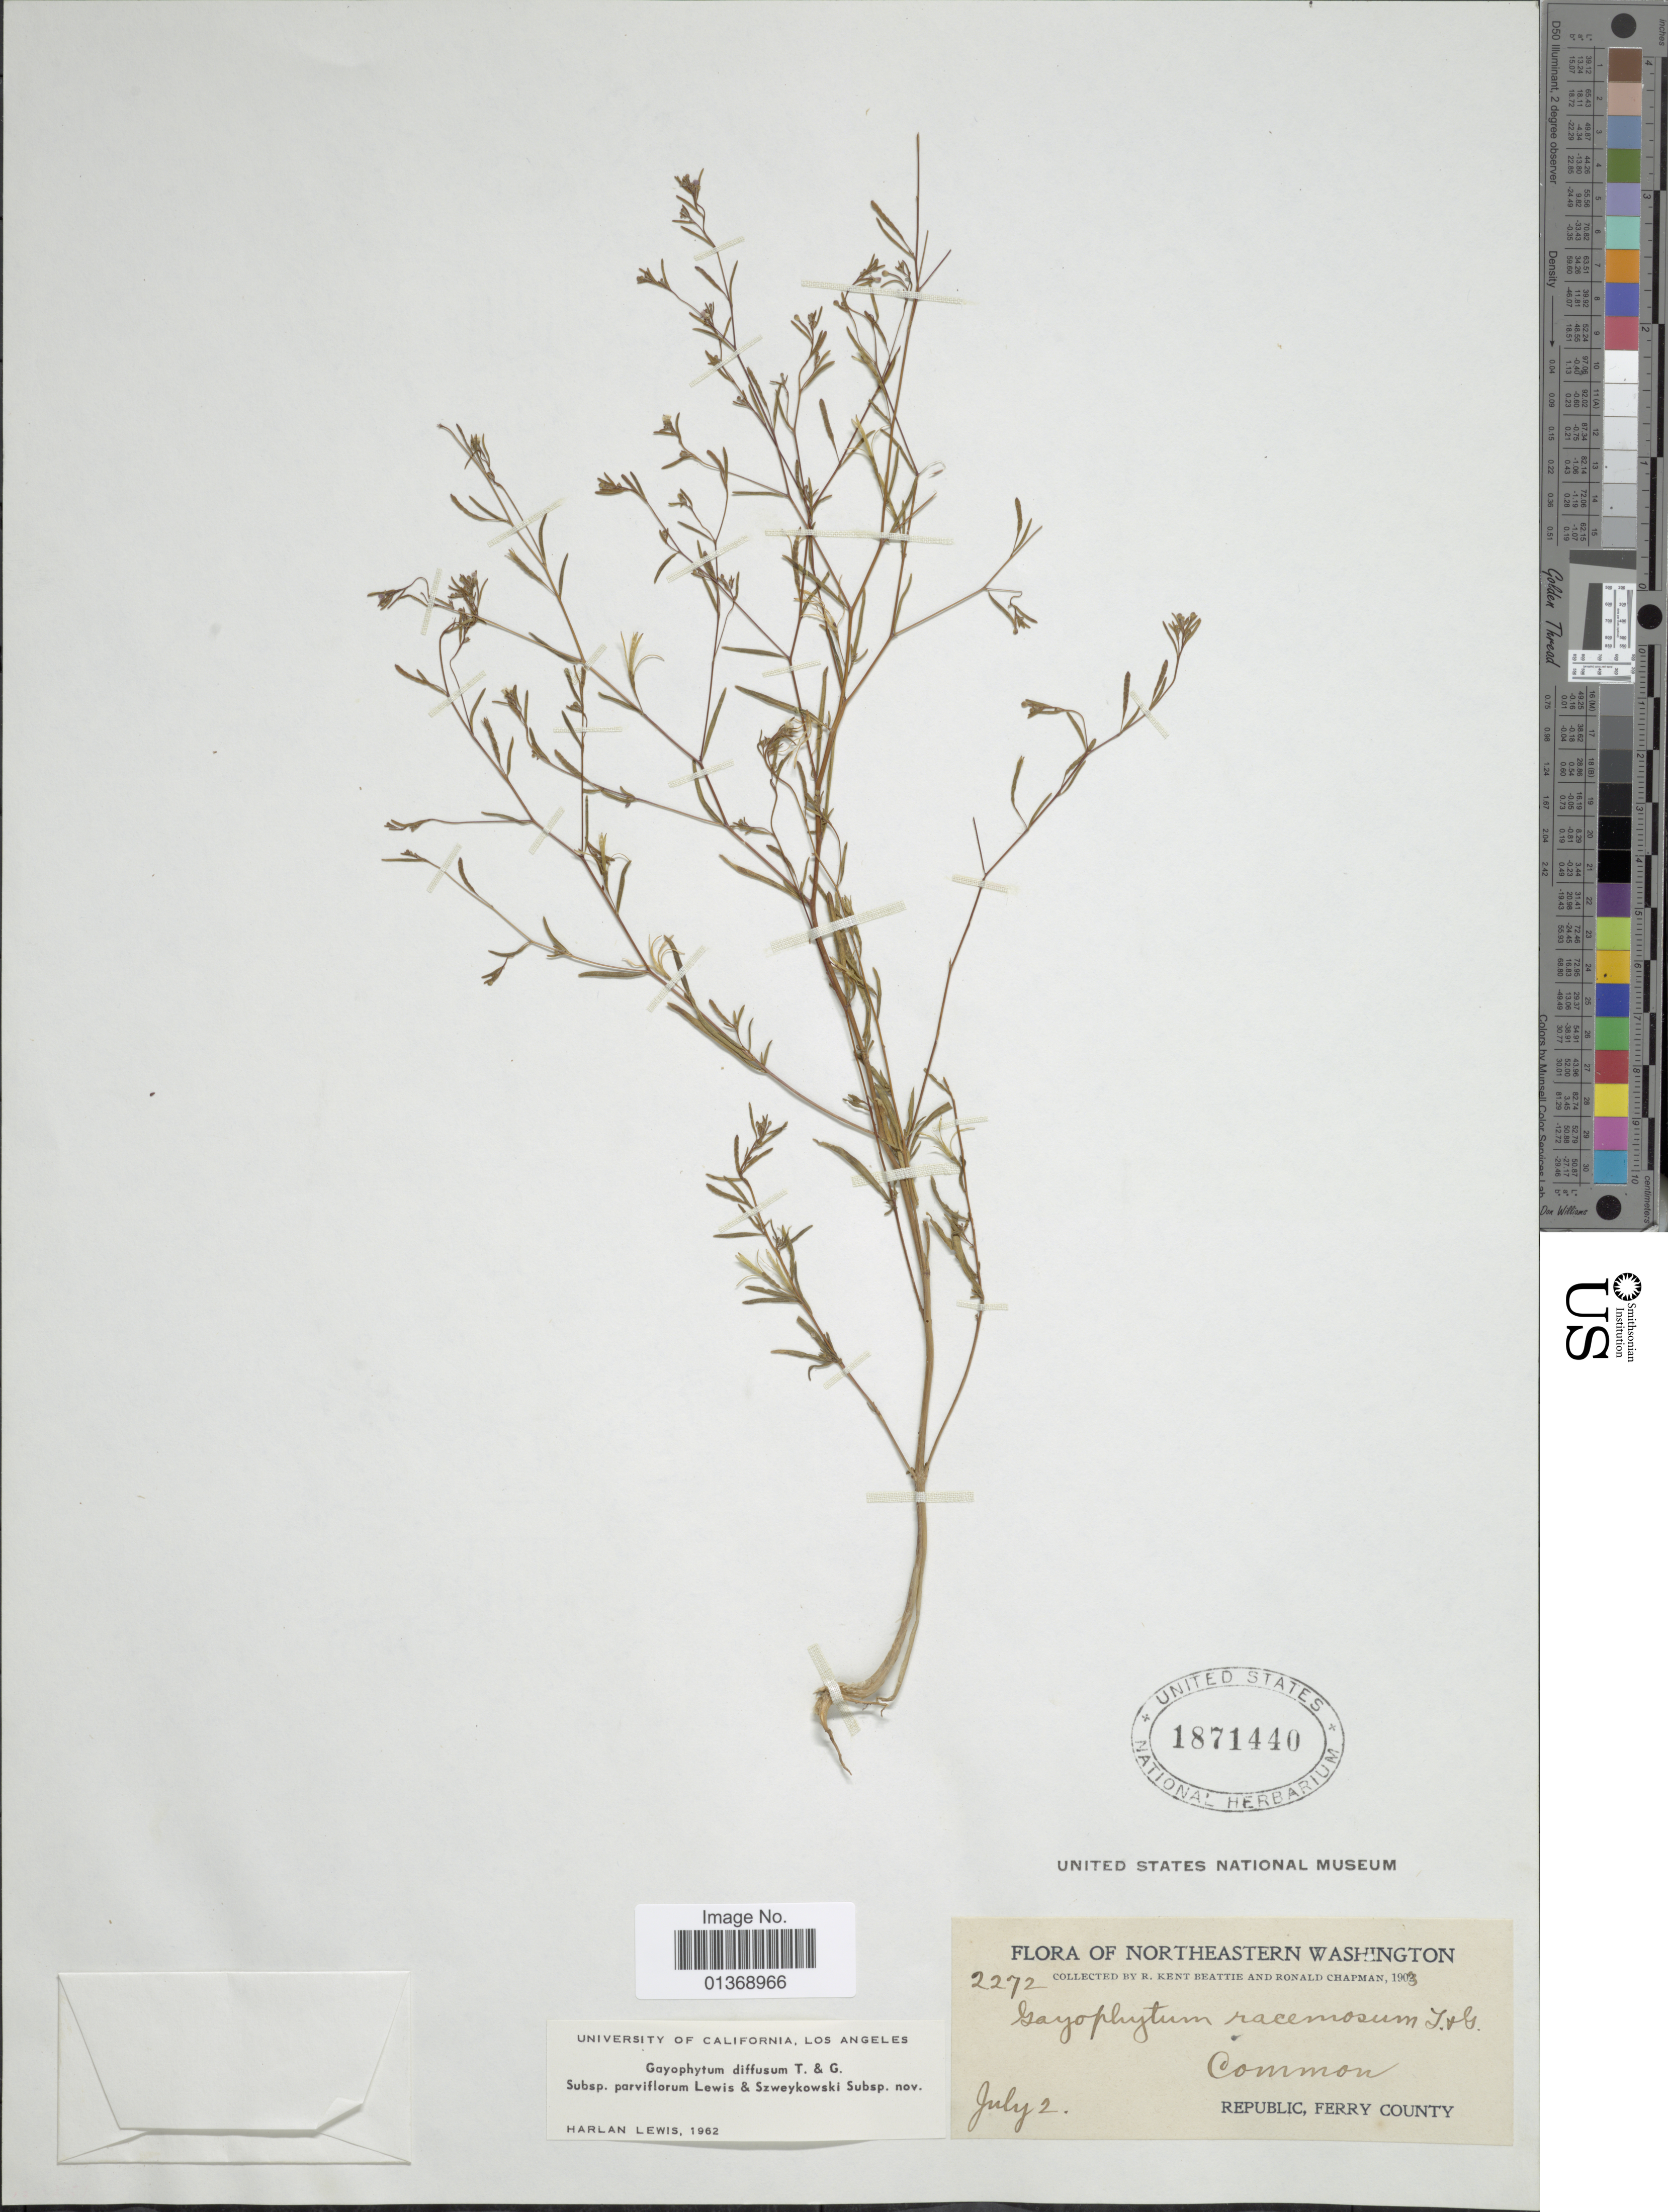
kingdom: Plantae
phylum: Tracheophyta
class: Magnoliopsida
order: Myrtales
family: Onagraceae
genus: Gayophytum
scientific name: Gayophytum diffusum subsp. parviflorum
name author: F. H. Lewis & Szweyk.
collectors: R. K. Beattie & R. Chapman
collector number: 2272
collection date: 1903-07-02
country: United States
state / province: Washington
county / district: Ferry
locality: Northeastern Washington, Republic, Ferry County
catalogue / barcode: US 1871440